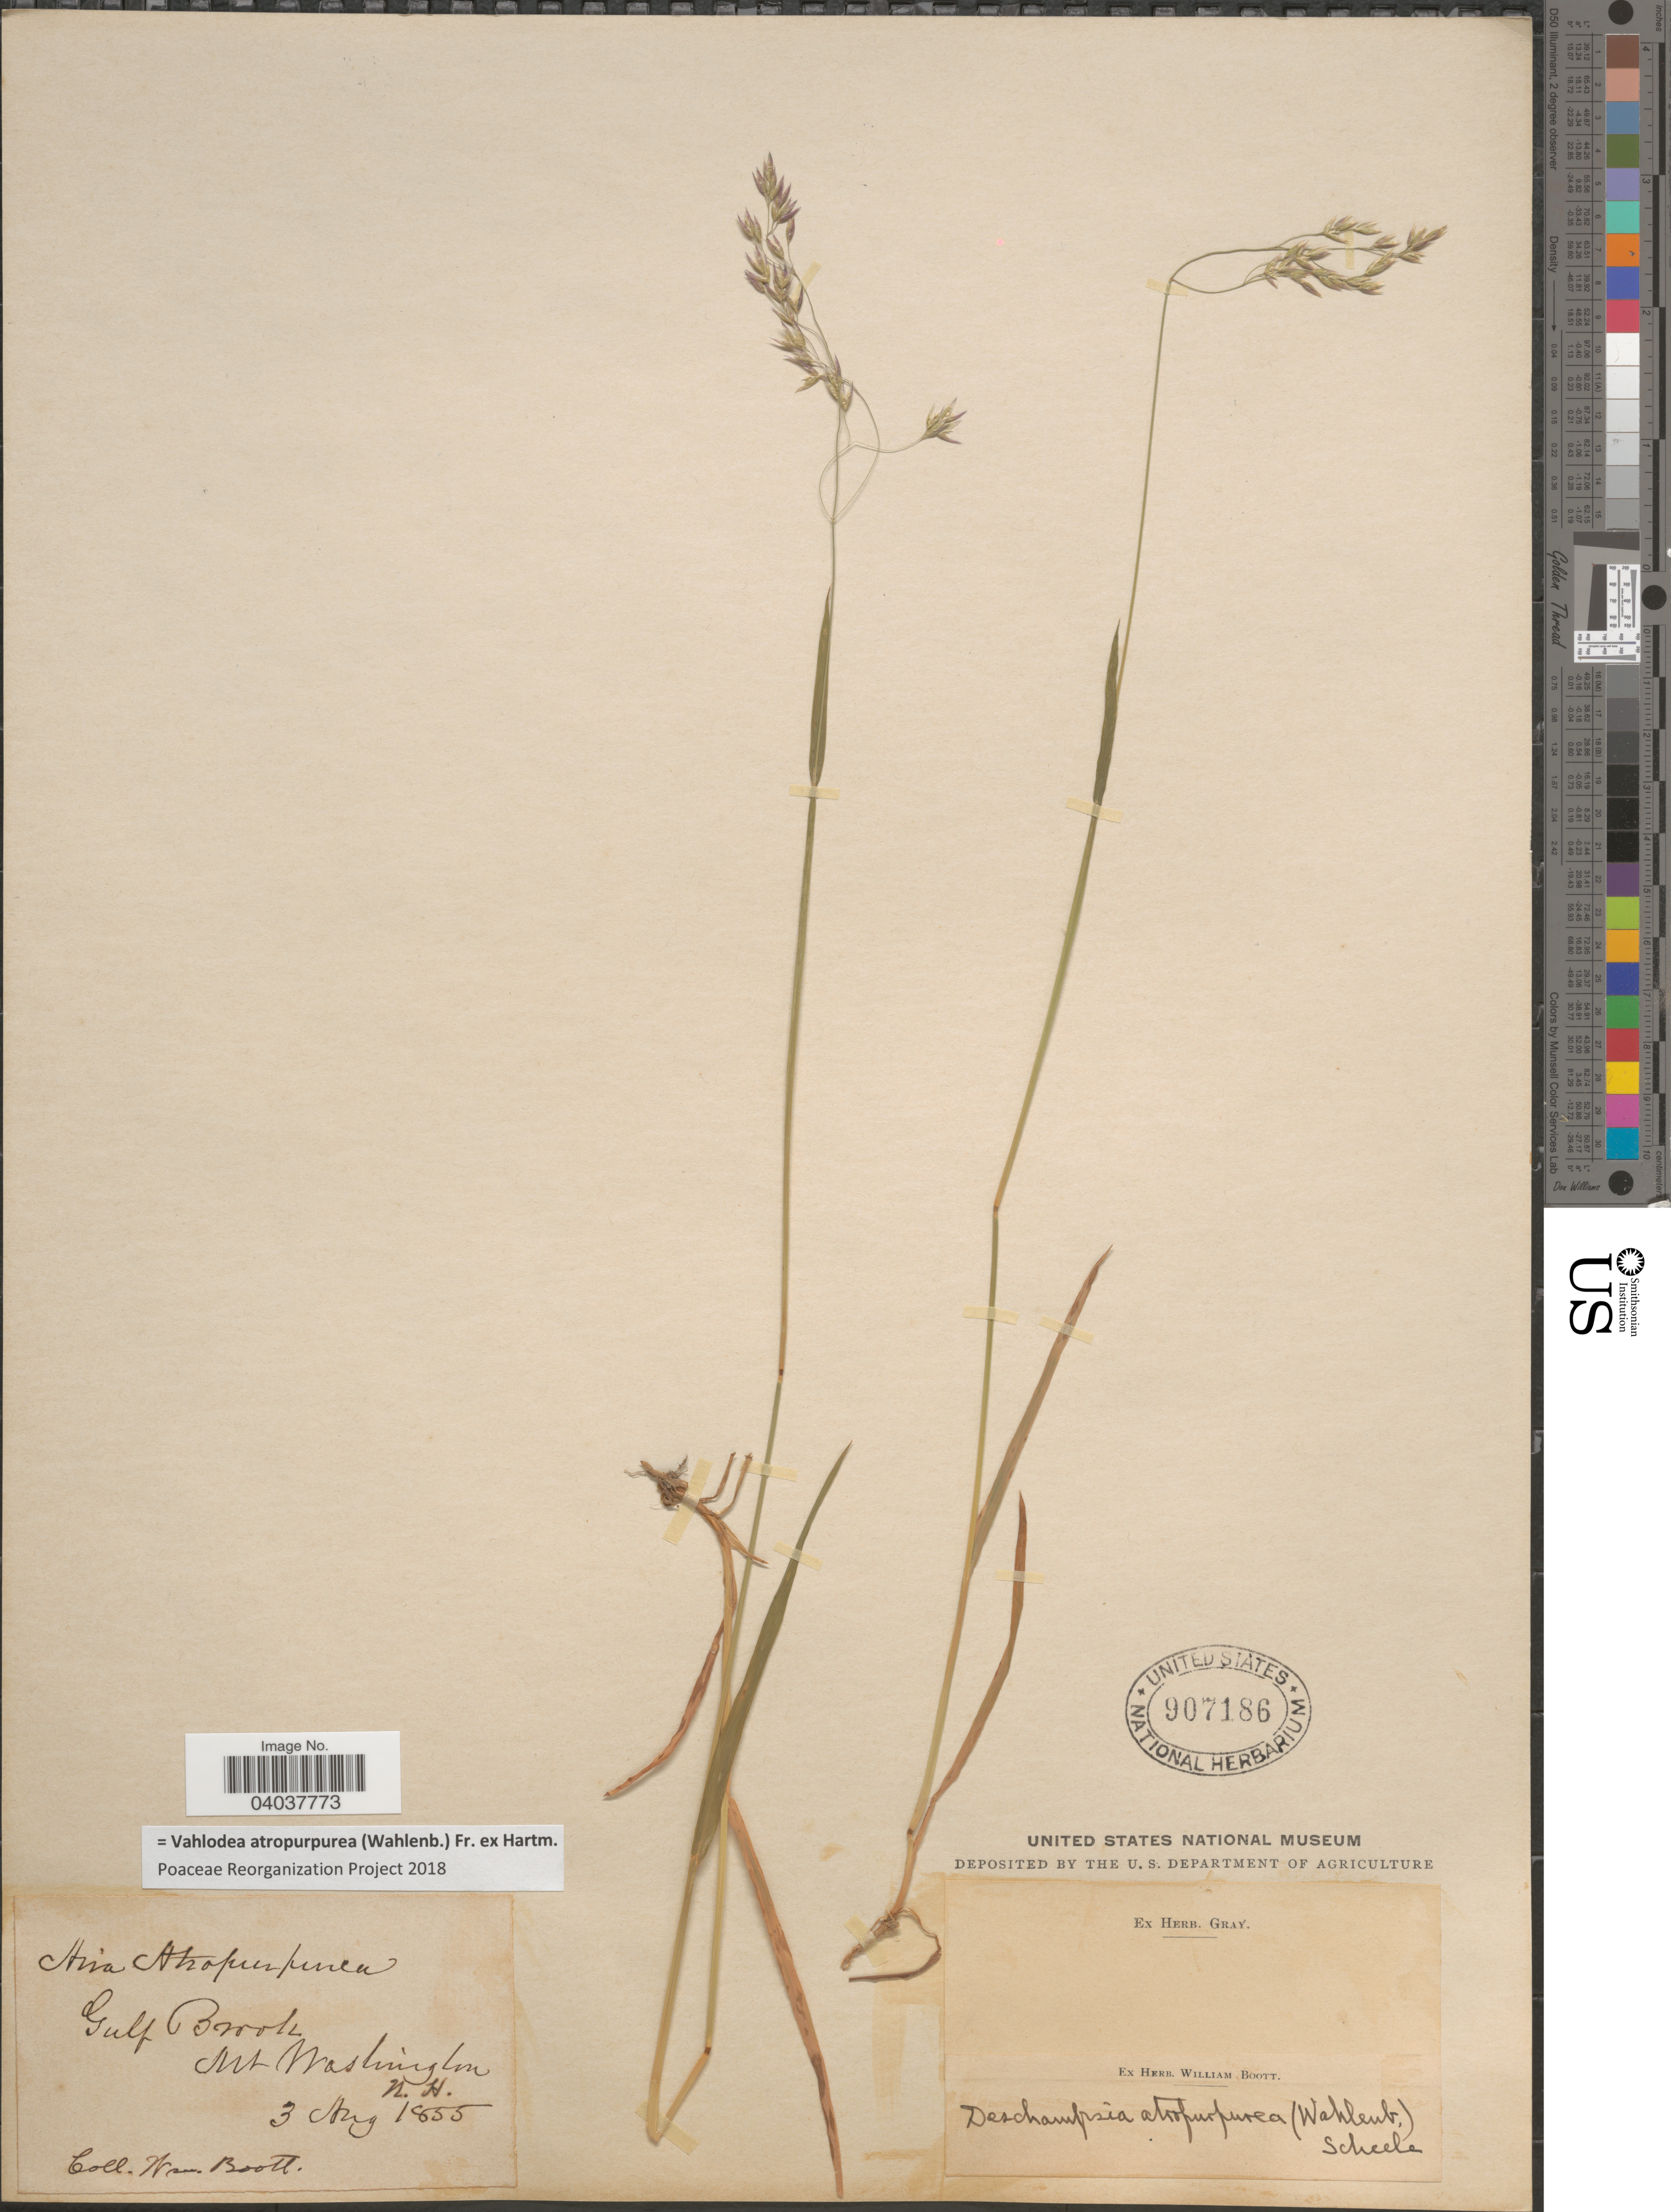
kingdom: Plantae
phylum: Tracheophyta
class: Liliopsida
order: Poales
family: Poaceae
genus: Vahlodea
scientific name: Vahlodea atropurpurea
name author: (Wahlenb.) Fr. ex Hartm.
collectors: W. Boott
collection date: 1855-08-03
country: United States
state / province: New Hampshire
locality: Gulf Brook. Mt. Washington.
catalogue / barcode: US 907186